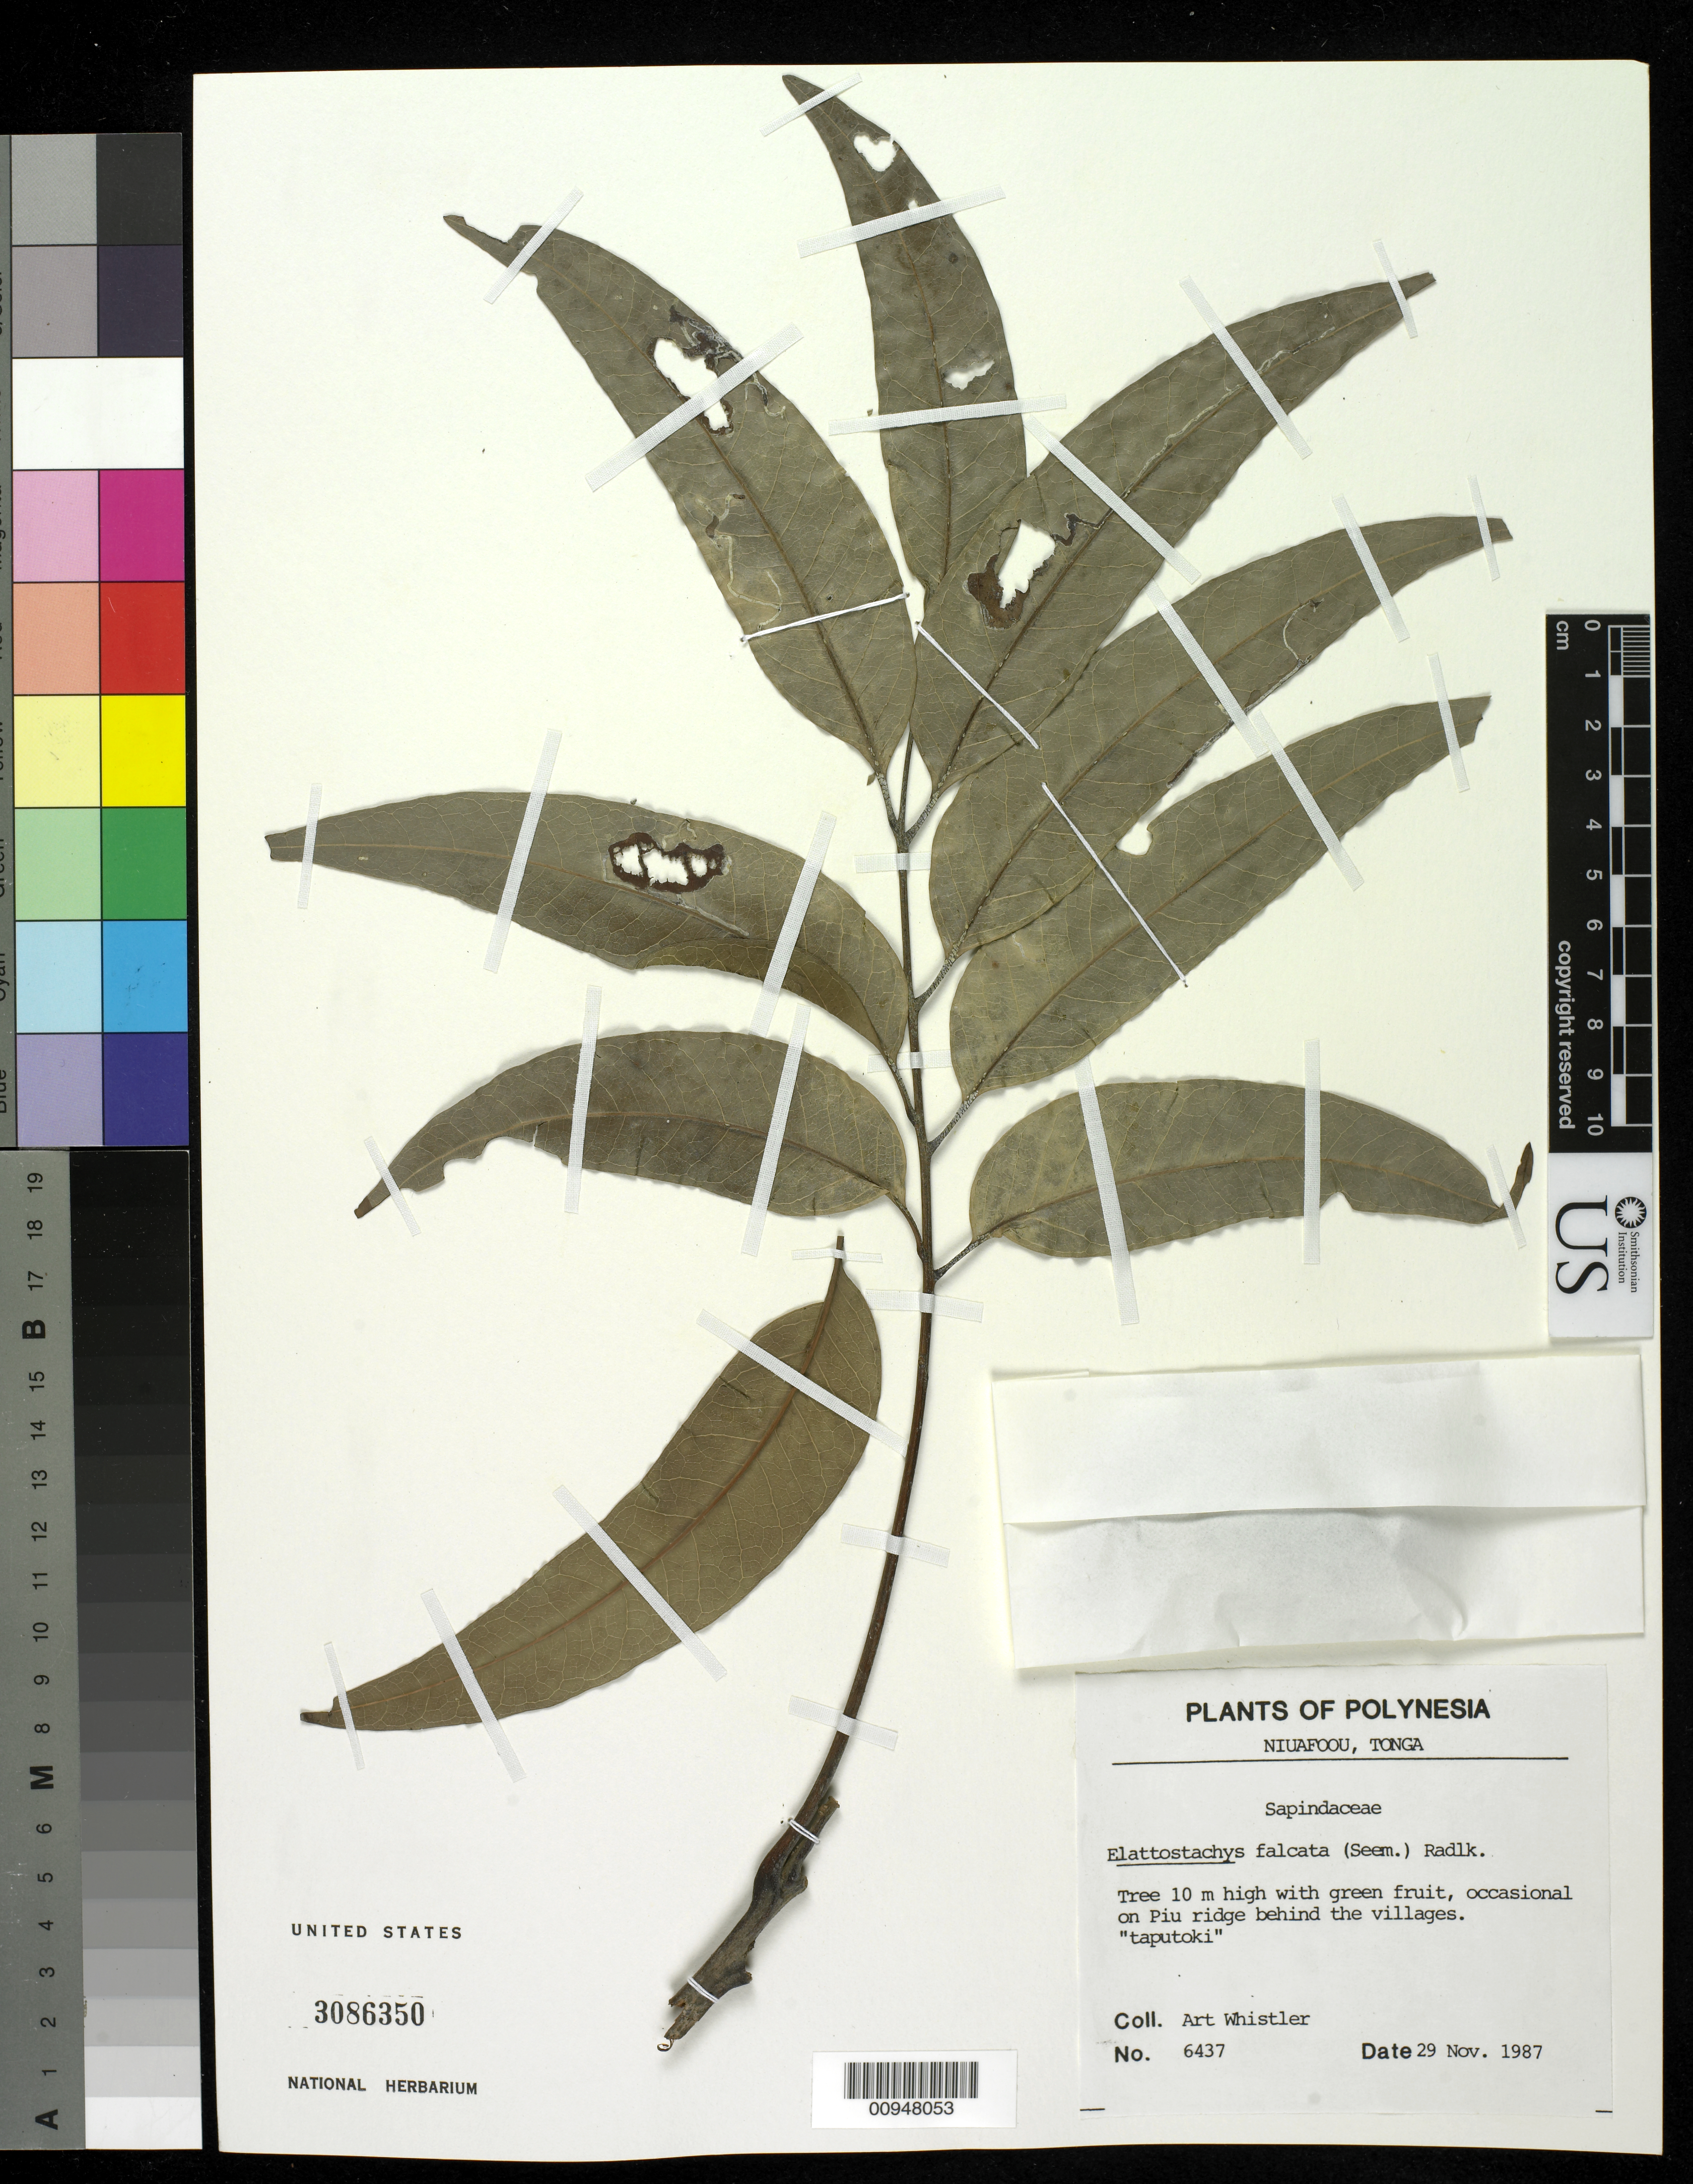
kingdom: Plantae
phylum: Tracheophyta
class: Magnoliopsida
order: Sapindales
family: Sapindaceae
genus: Elattostachys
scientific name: Elattostachys falcata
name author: (A. Gray) Radlk.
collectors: A. Whistler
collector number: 6437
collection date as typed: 29 Nov 1987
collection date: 1987-11-29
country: Tonga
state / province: Tonga Outliers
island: Niuafo'ou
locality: On Piu Ridged behind the villages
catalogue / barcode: US 3086350